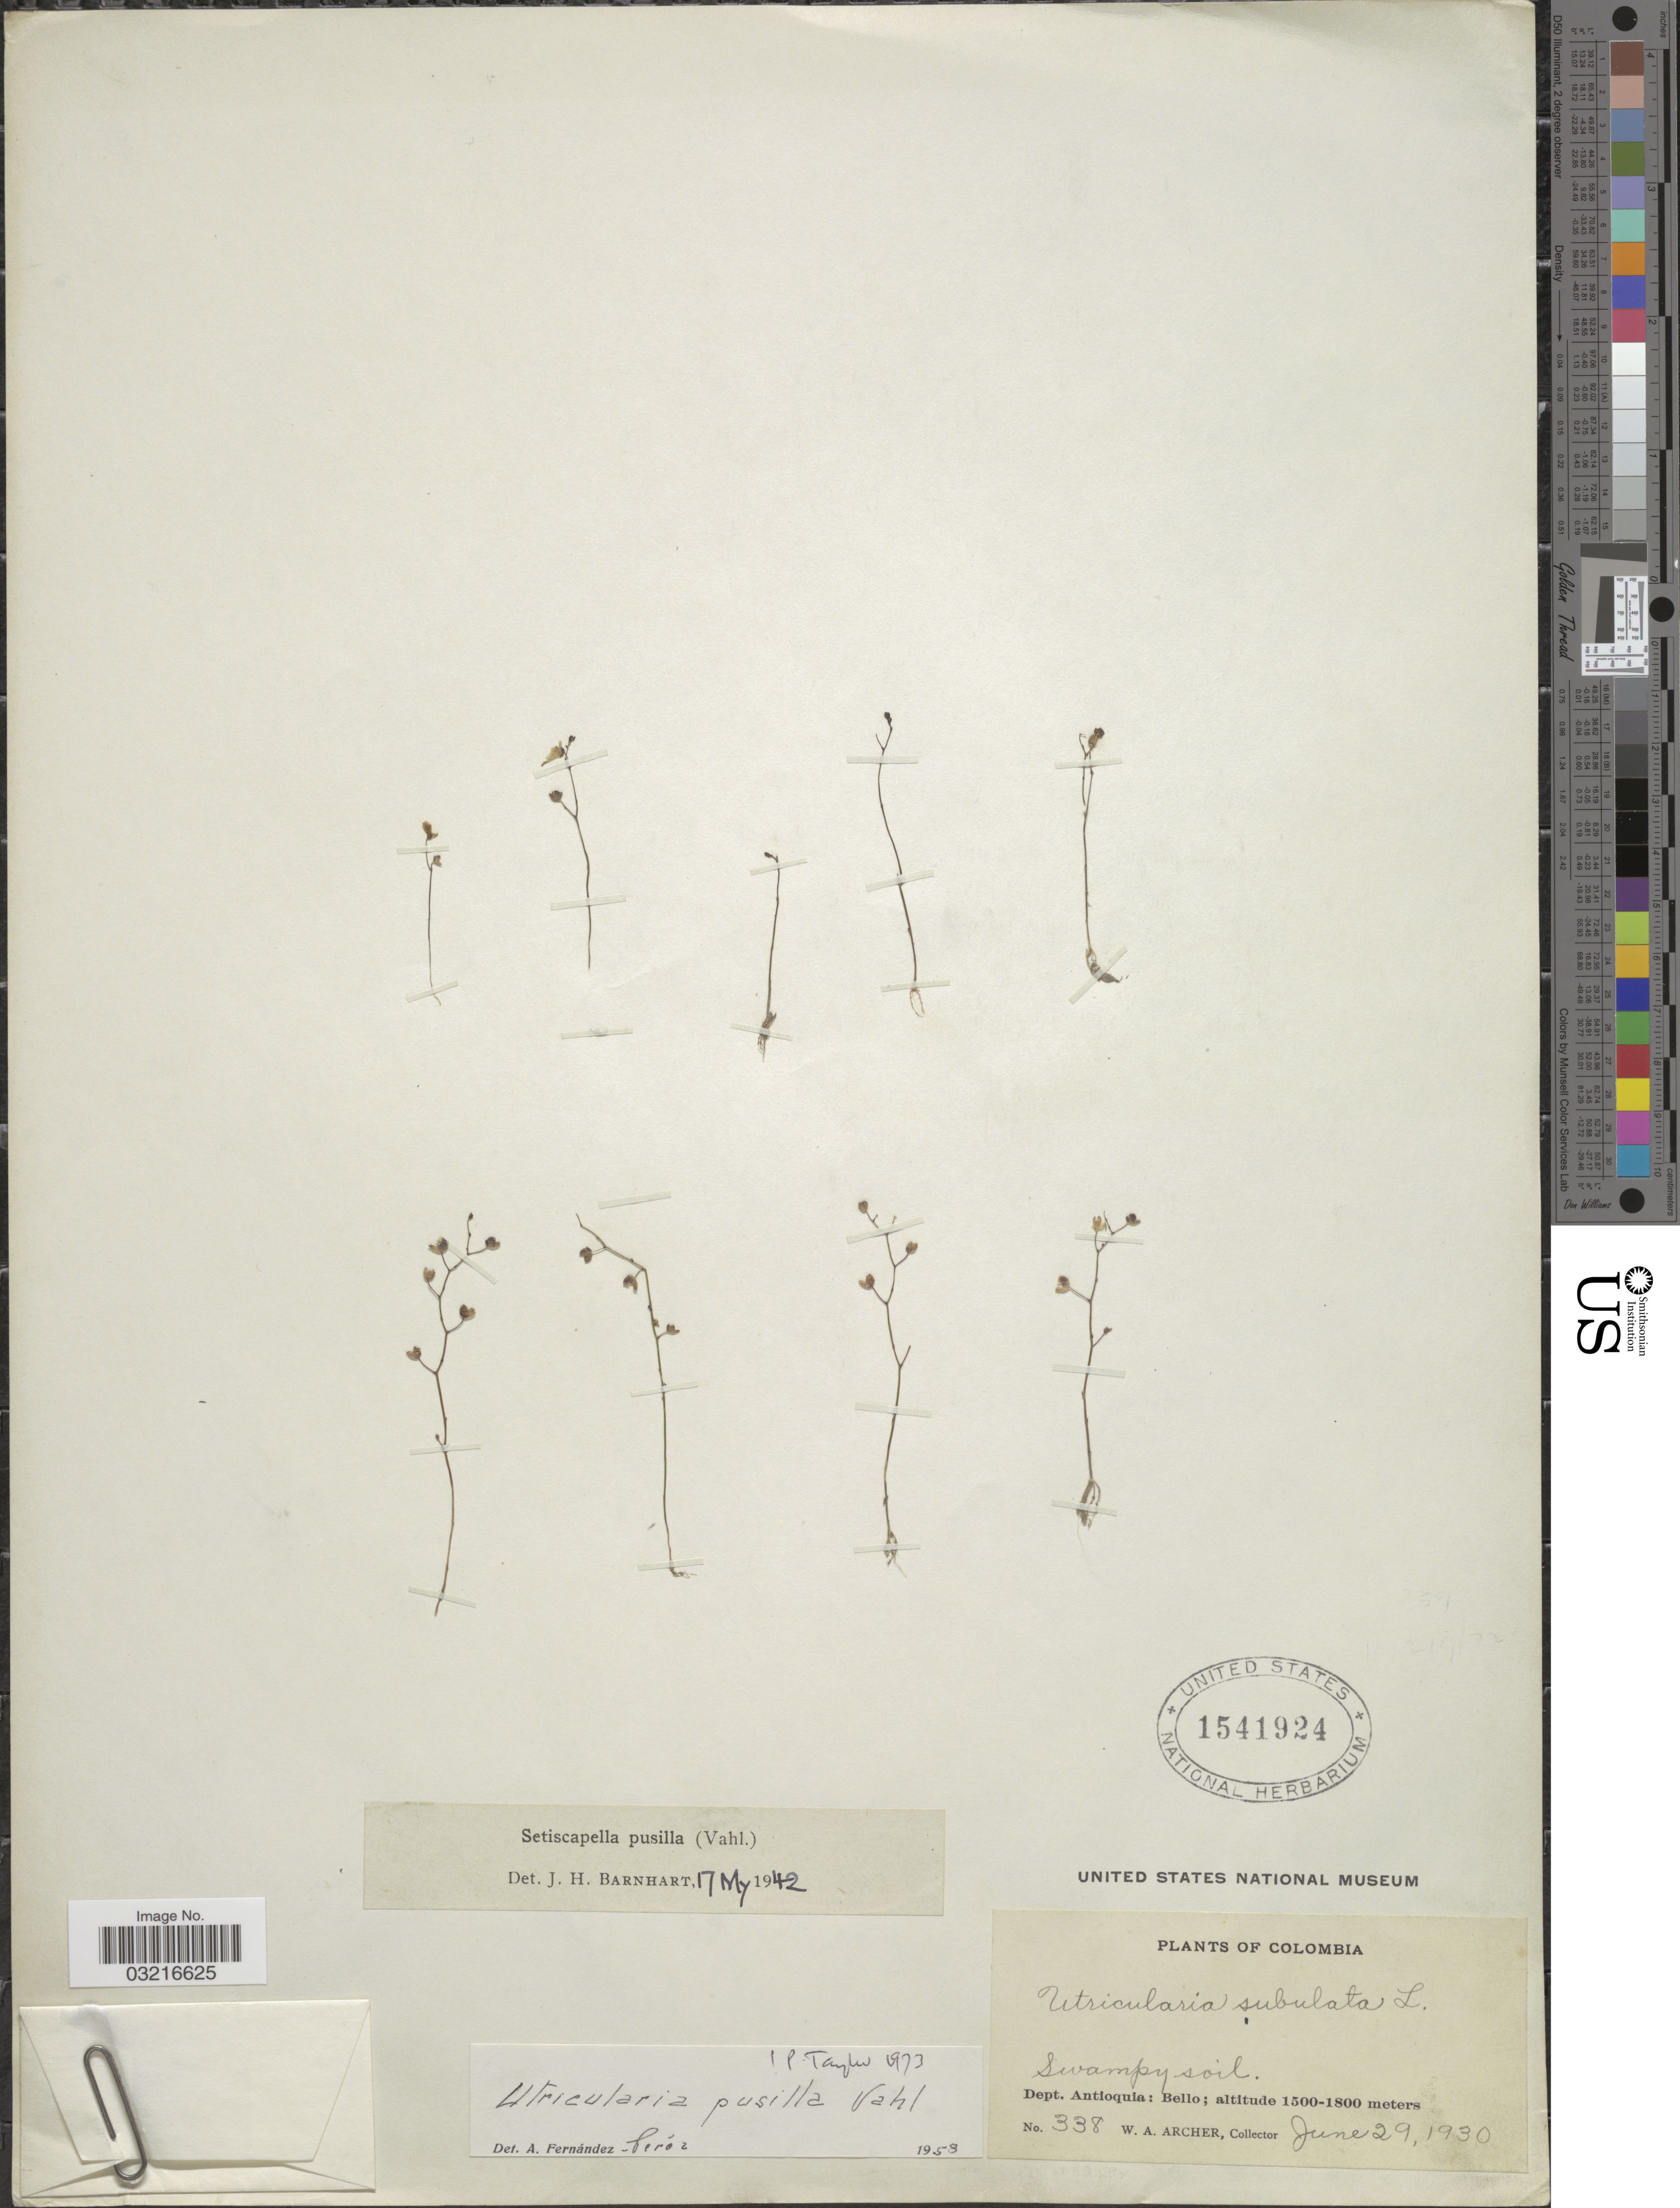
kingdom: Plantae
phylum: Tracheophyta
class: Magnoliopsida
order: Lamiales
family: Lentibulariaceae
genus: Utricularia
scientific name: Utricularia pusilla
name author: Vahl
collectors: W. Archer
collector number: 338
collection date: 1930-06-29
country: Colombia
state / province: Antioquia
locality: Dept. Antioquia: Bello.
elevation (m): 1500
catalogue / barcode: US 1541924